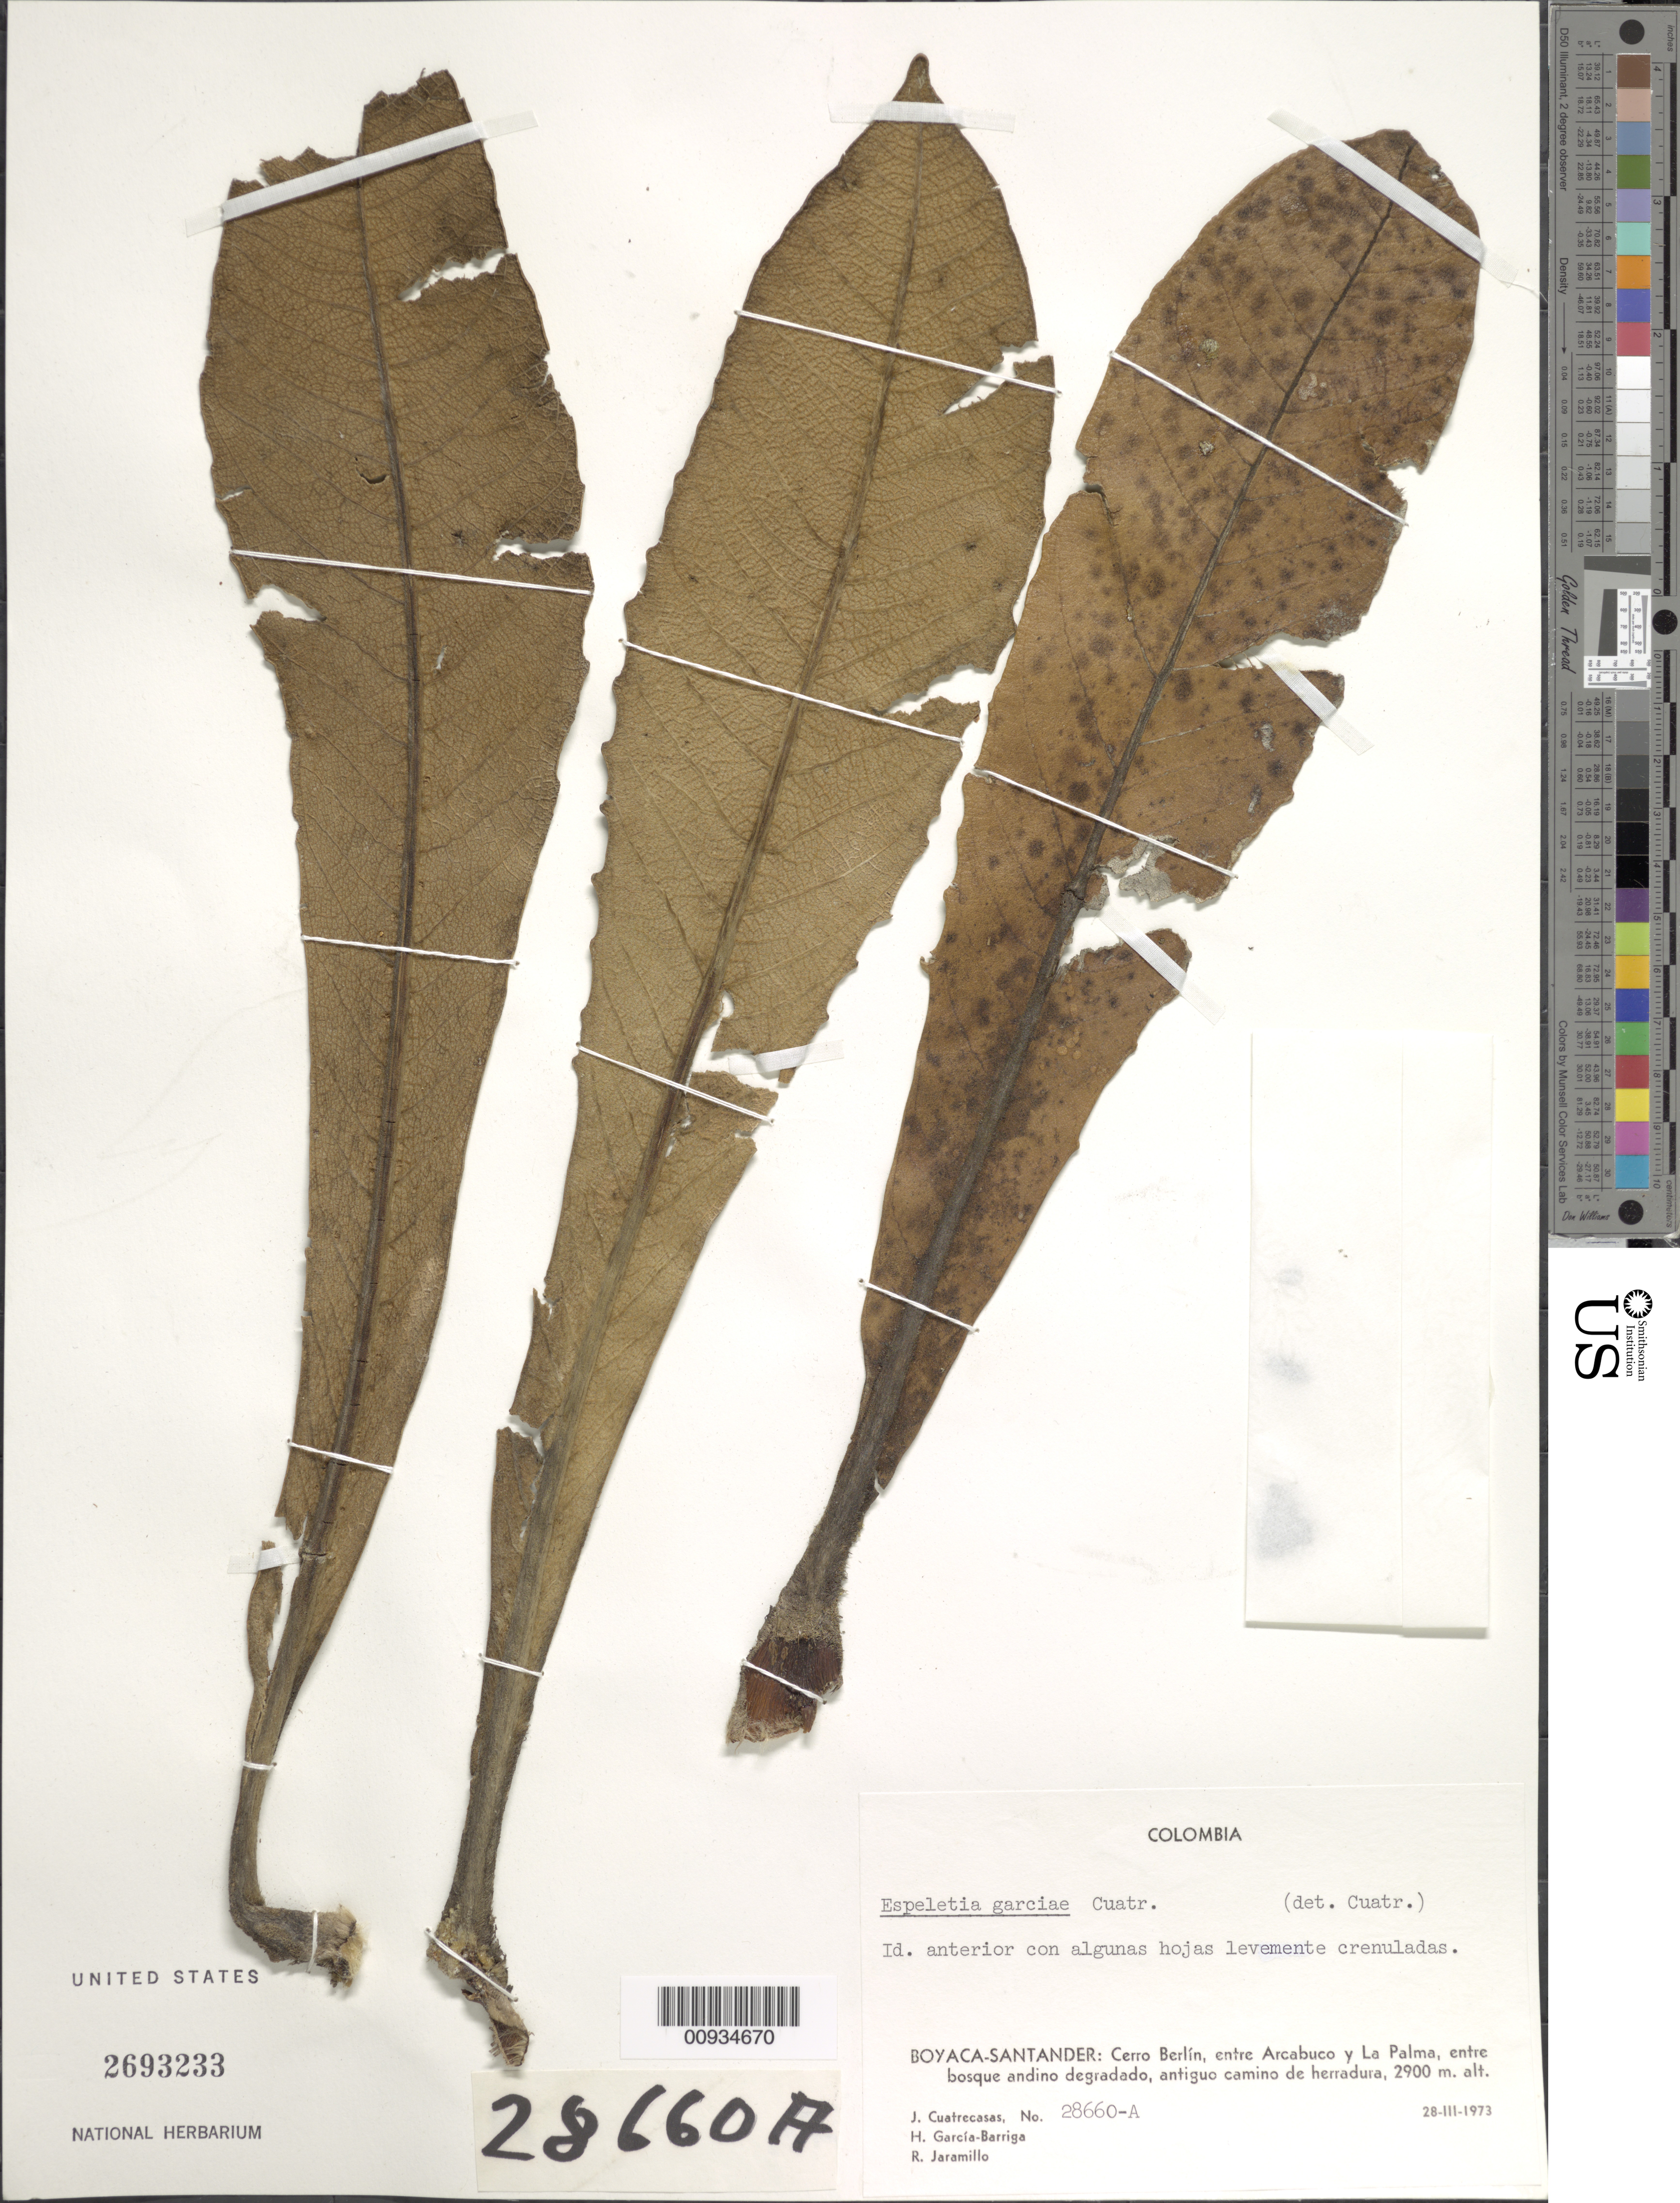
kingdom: Plantae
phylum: Tracheophyta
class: Magnoliopsida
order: Asterales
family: Asteraceae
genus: Espeletiopsis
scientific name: Espeletiopsis garciae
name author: (Cuatrec.) Cuatrec.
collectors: J. Cuatrecasas, H. García Barriga & R. Jaramillo M.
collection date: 1973-03-28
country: Colombia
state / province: Boyacá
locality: Cerro Berlín, entre Arcabuco y La Palma, entre bosque andino degradado, antiguo camino de herradura (límite entre Boyacá y Santander).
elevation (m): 2900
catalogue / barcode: US 2693233